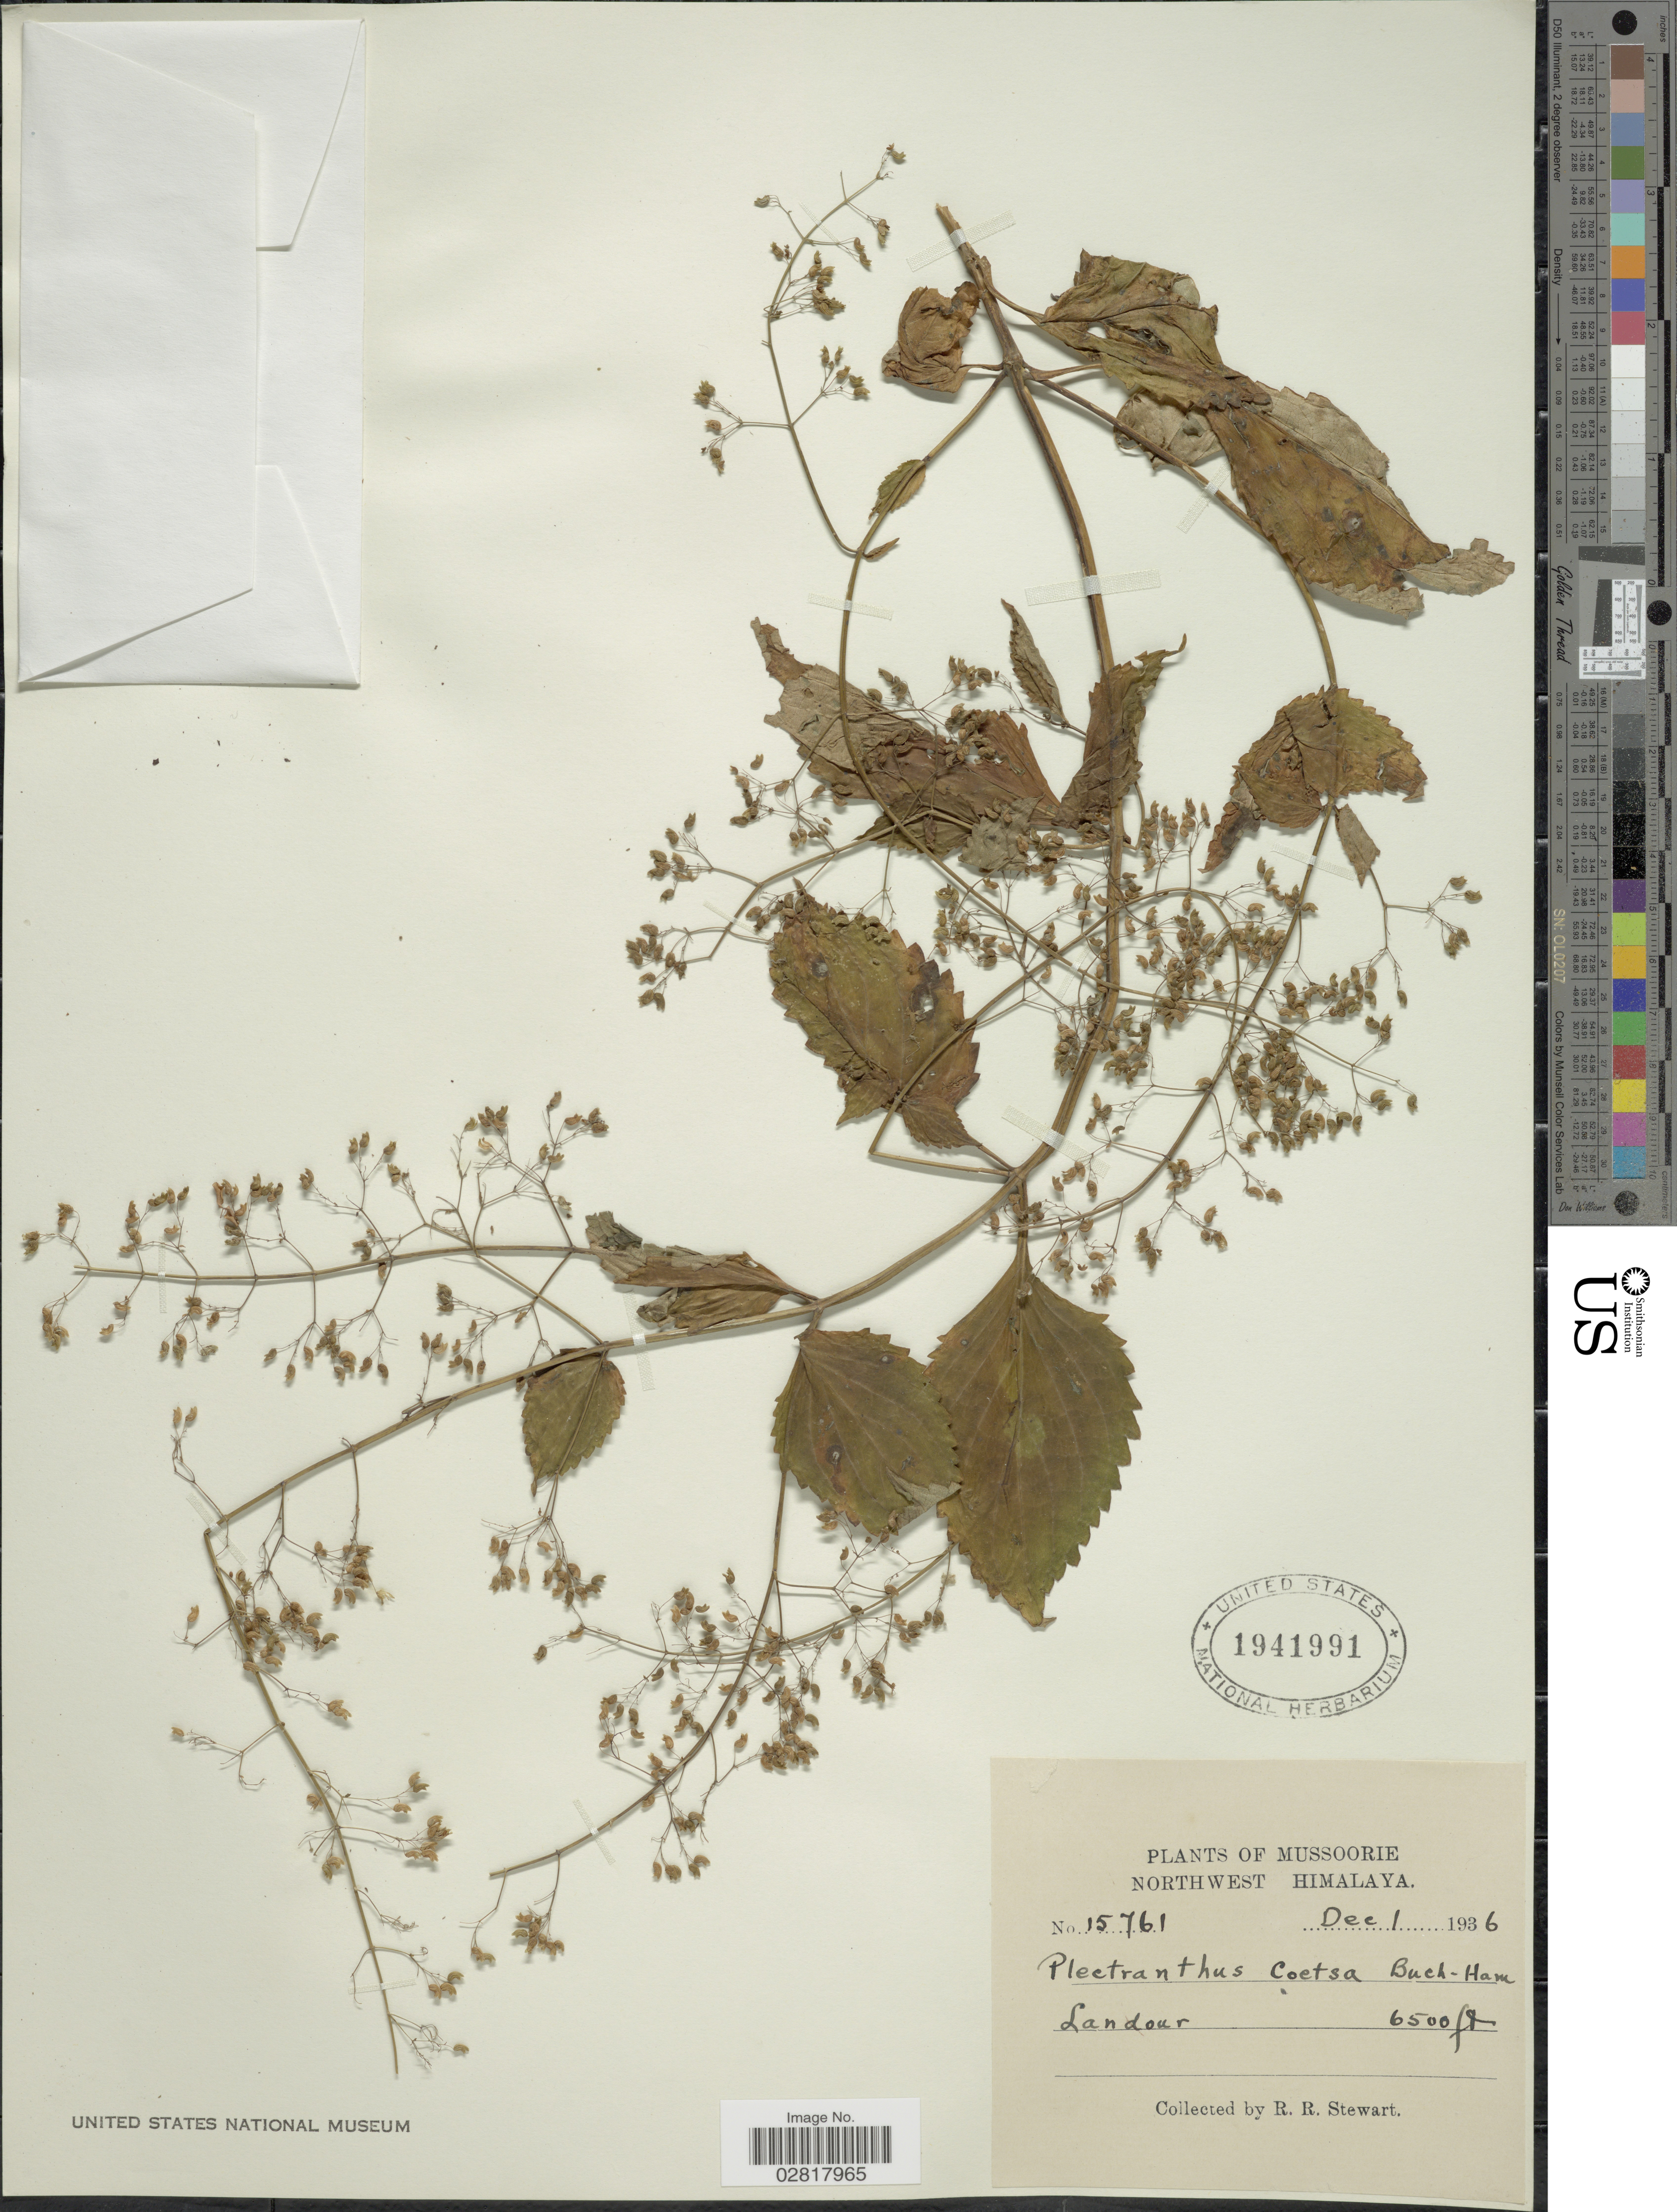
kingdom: Plantae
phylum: Tracheophyta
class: Magnoliopsida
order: Lamiales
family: Lamiaceae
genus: Plectranthus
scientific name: Plectranthus coetsa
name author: Buch.-Ham. ex D. Don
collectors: R. R. Stewart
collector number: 15761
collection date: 1936-12-01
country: India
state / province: Uttarakhand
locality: Mussoorie. Northwest Himalaya. Landour.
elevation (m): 1981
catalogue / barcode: US 1941991